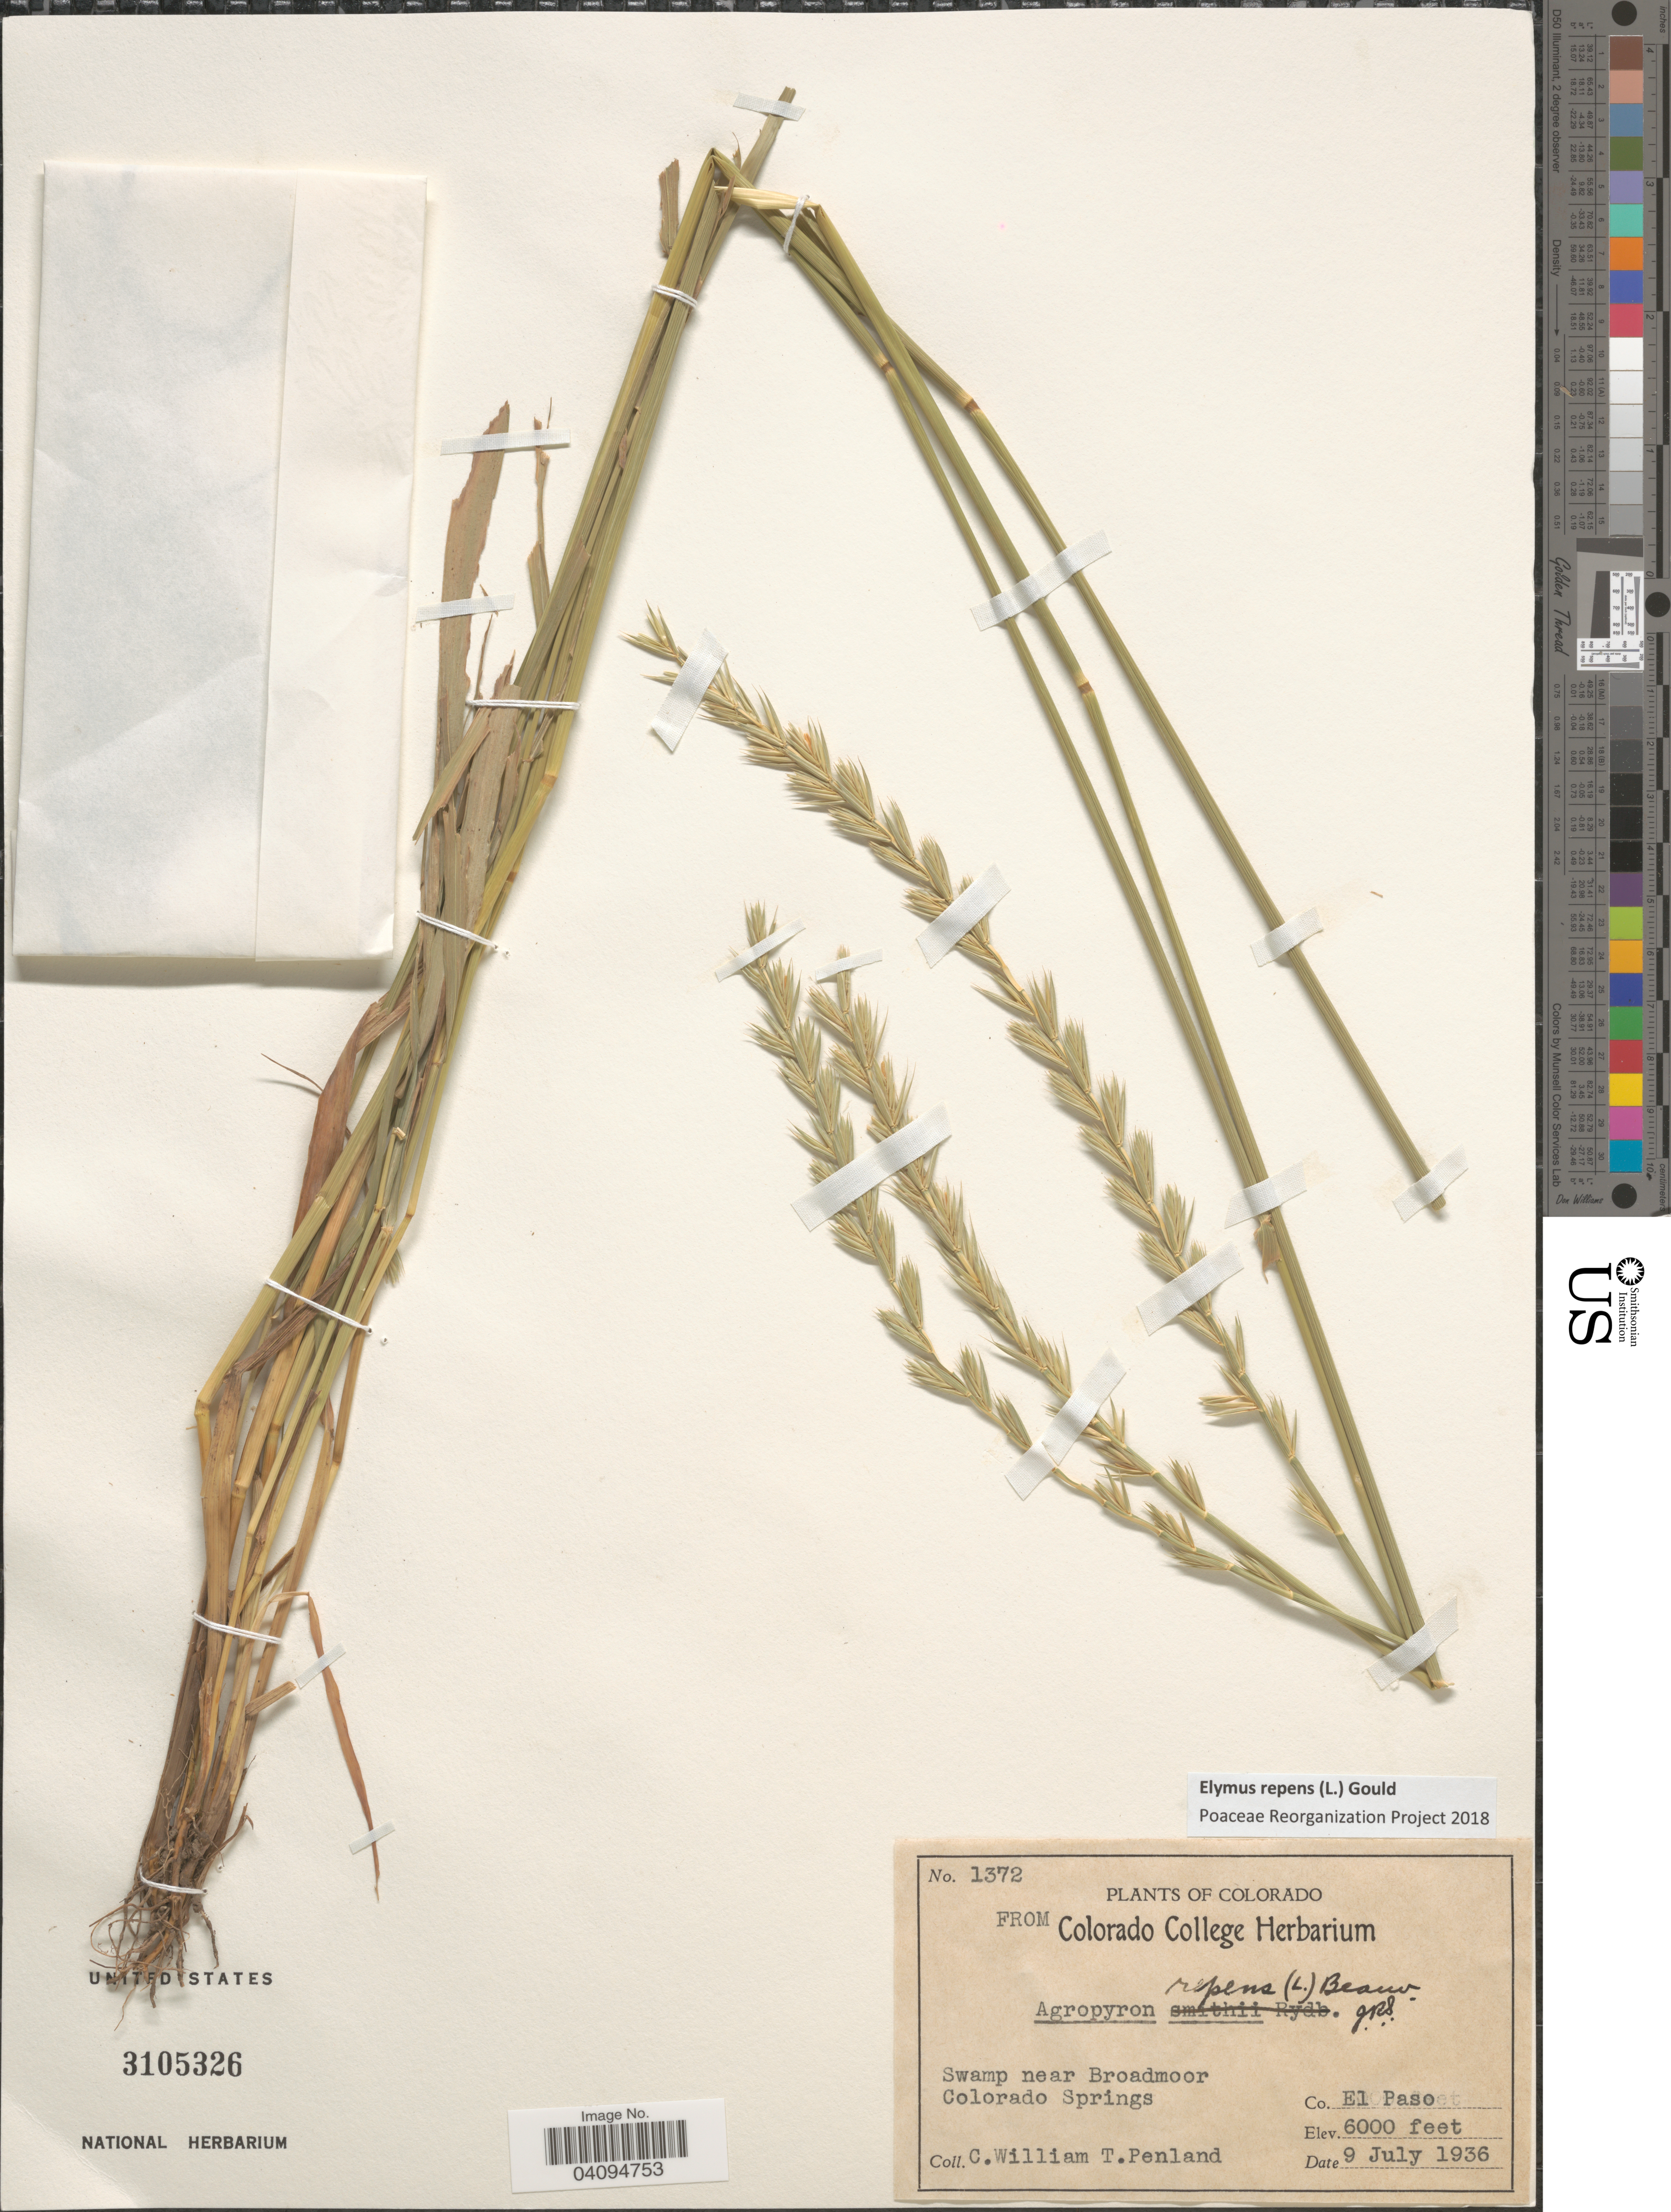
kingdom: Plantae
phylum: Tracheophyta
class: Liliopsida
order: Poales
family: Poaceae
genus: Elymus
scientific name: Elymus repens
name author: (L.) Gould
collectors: C. W. Penland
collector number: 1372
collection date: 1936-07-09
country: United States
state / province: Colorado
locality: Swamp near Broadmoor. Colorado Springs. Co. El Paso.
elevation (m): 1829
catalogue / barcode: US 3105326